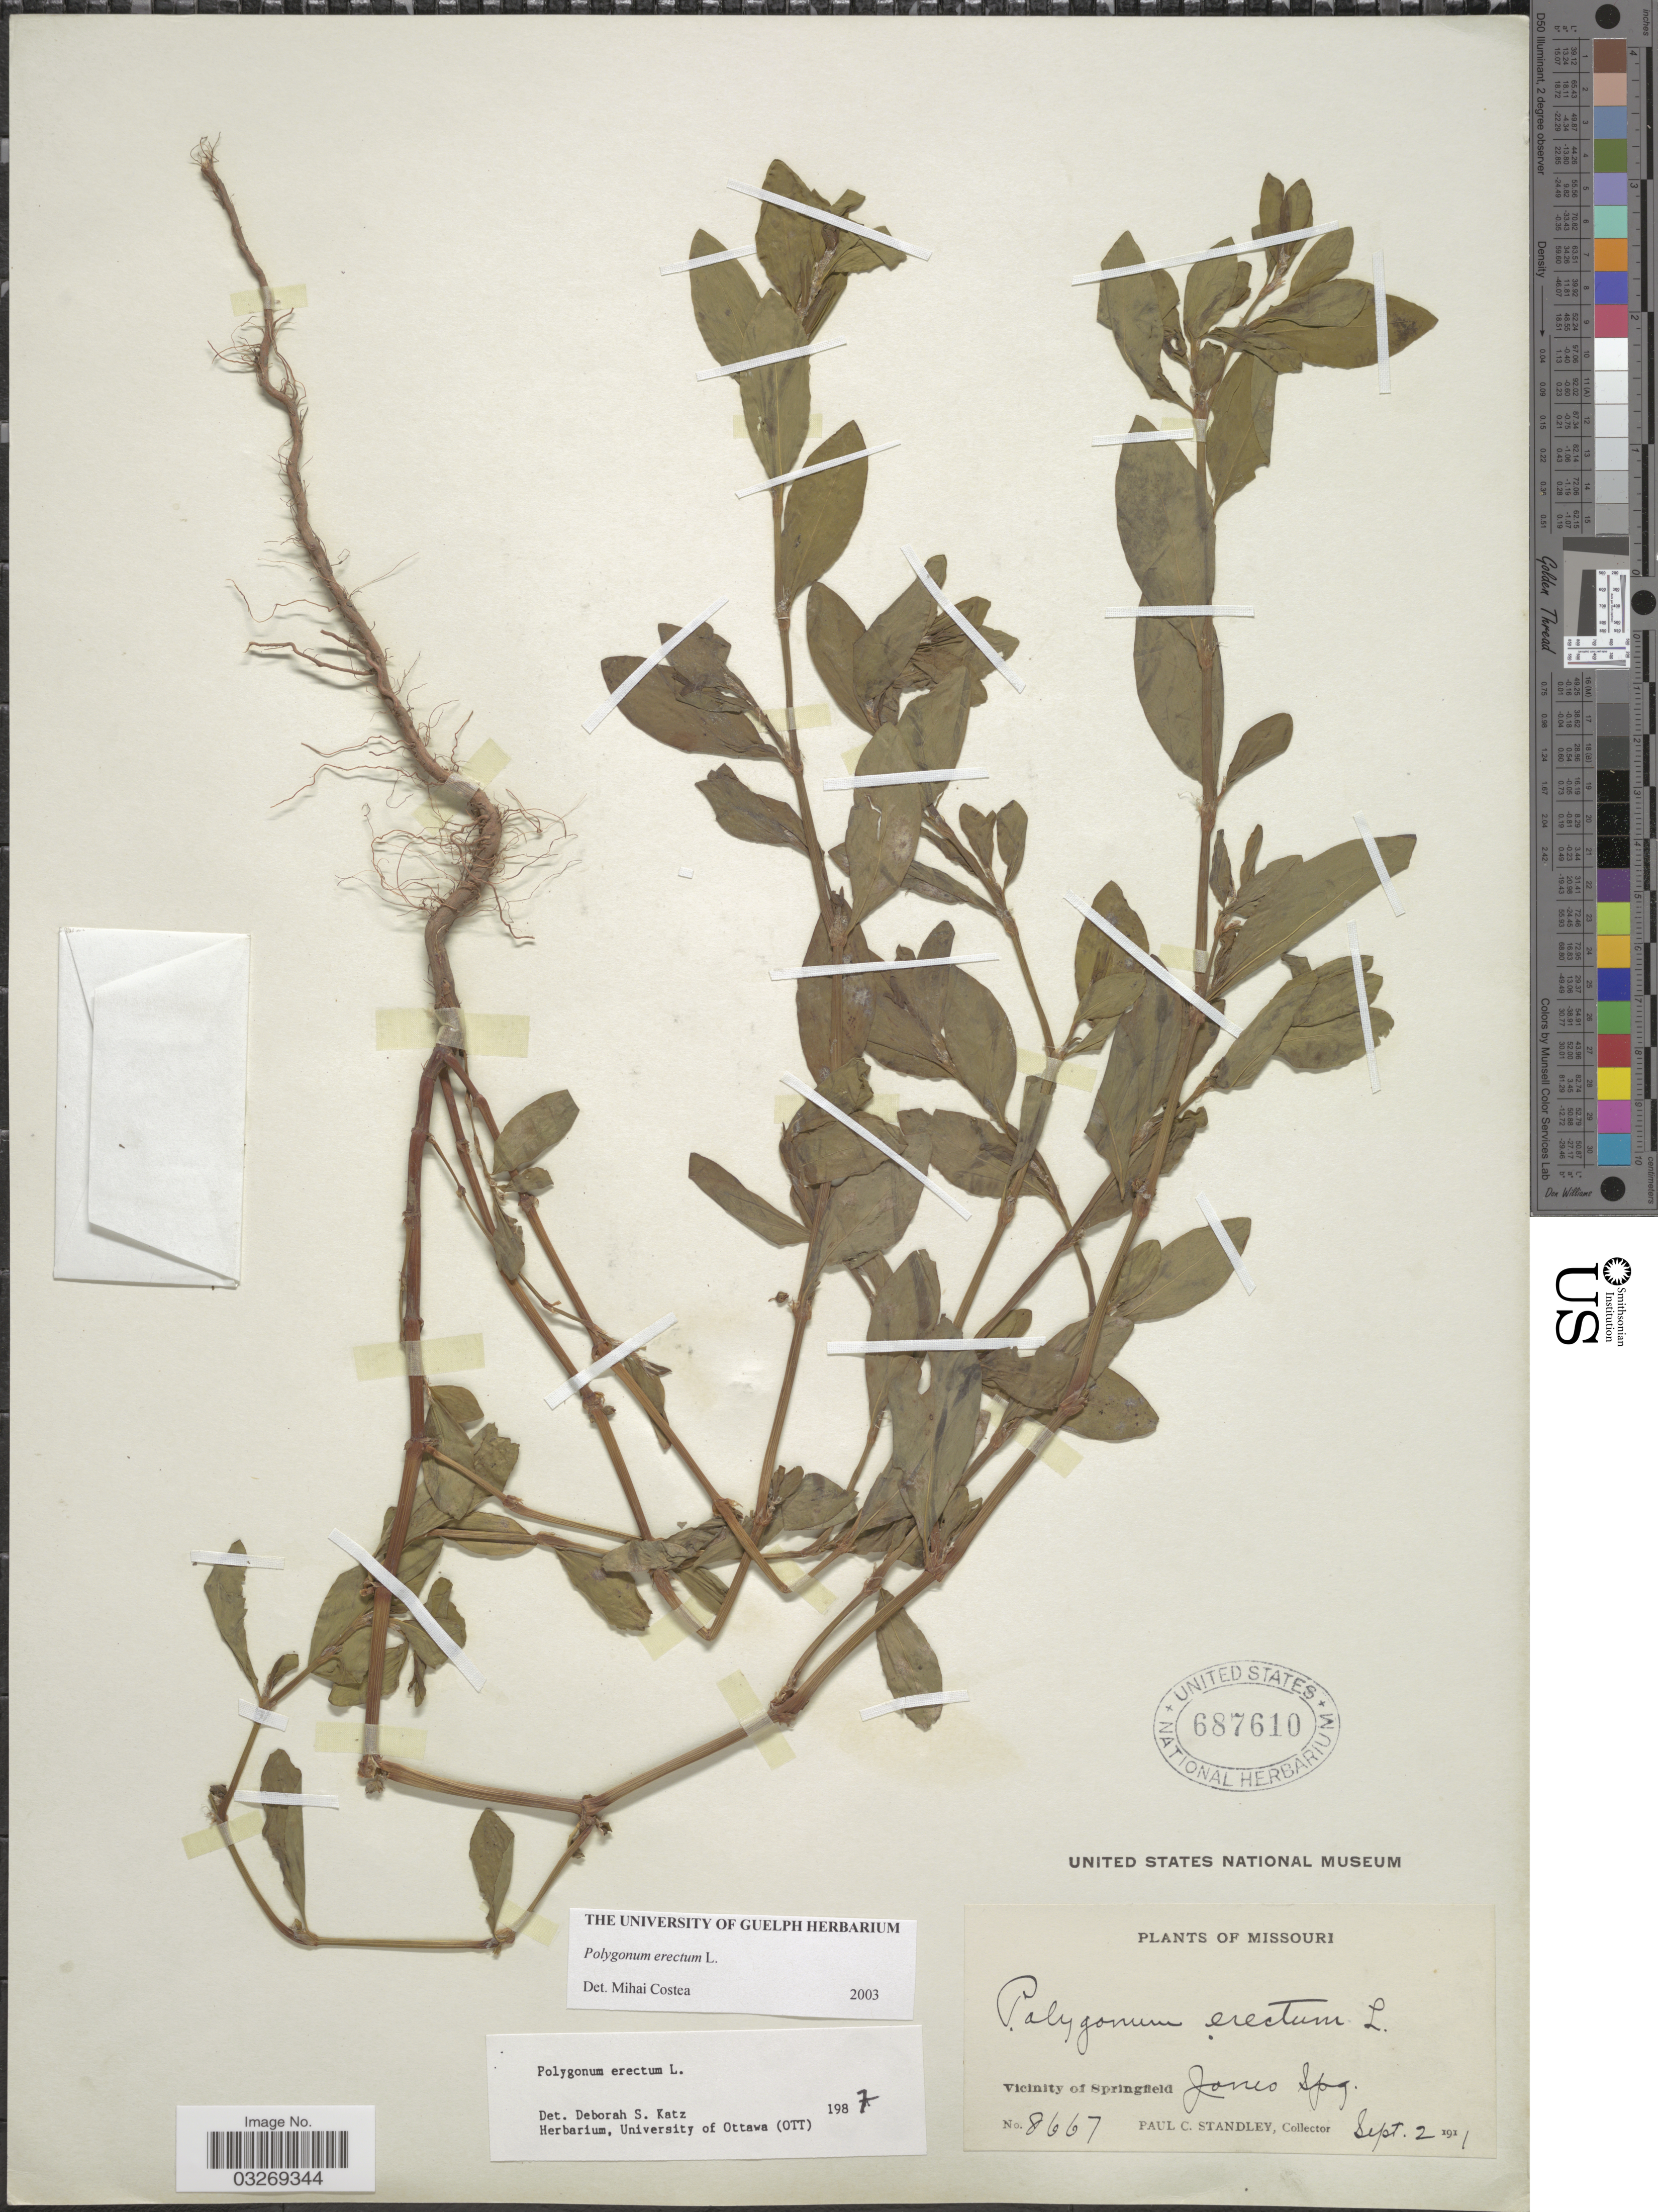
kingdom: Plantae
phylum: Tracheophyta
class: Magnoliopsida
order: Caryophyllales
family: Polygonaceae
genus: Polygonum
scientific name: Polygonum erectum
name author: L.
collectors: P. C. Standley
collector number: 8667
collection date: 1911-09-02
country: United States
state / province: Missouri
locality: Vicinity of Springfield, Jones Spg.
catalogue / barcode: US 687610